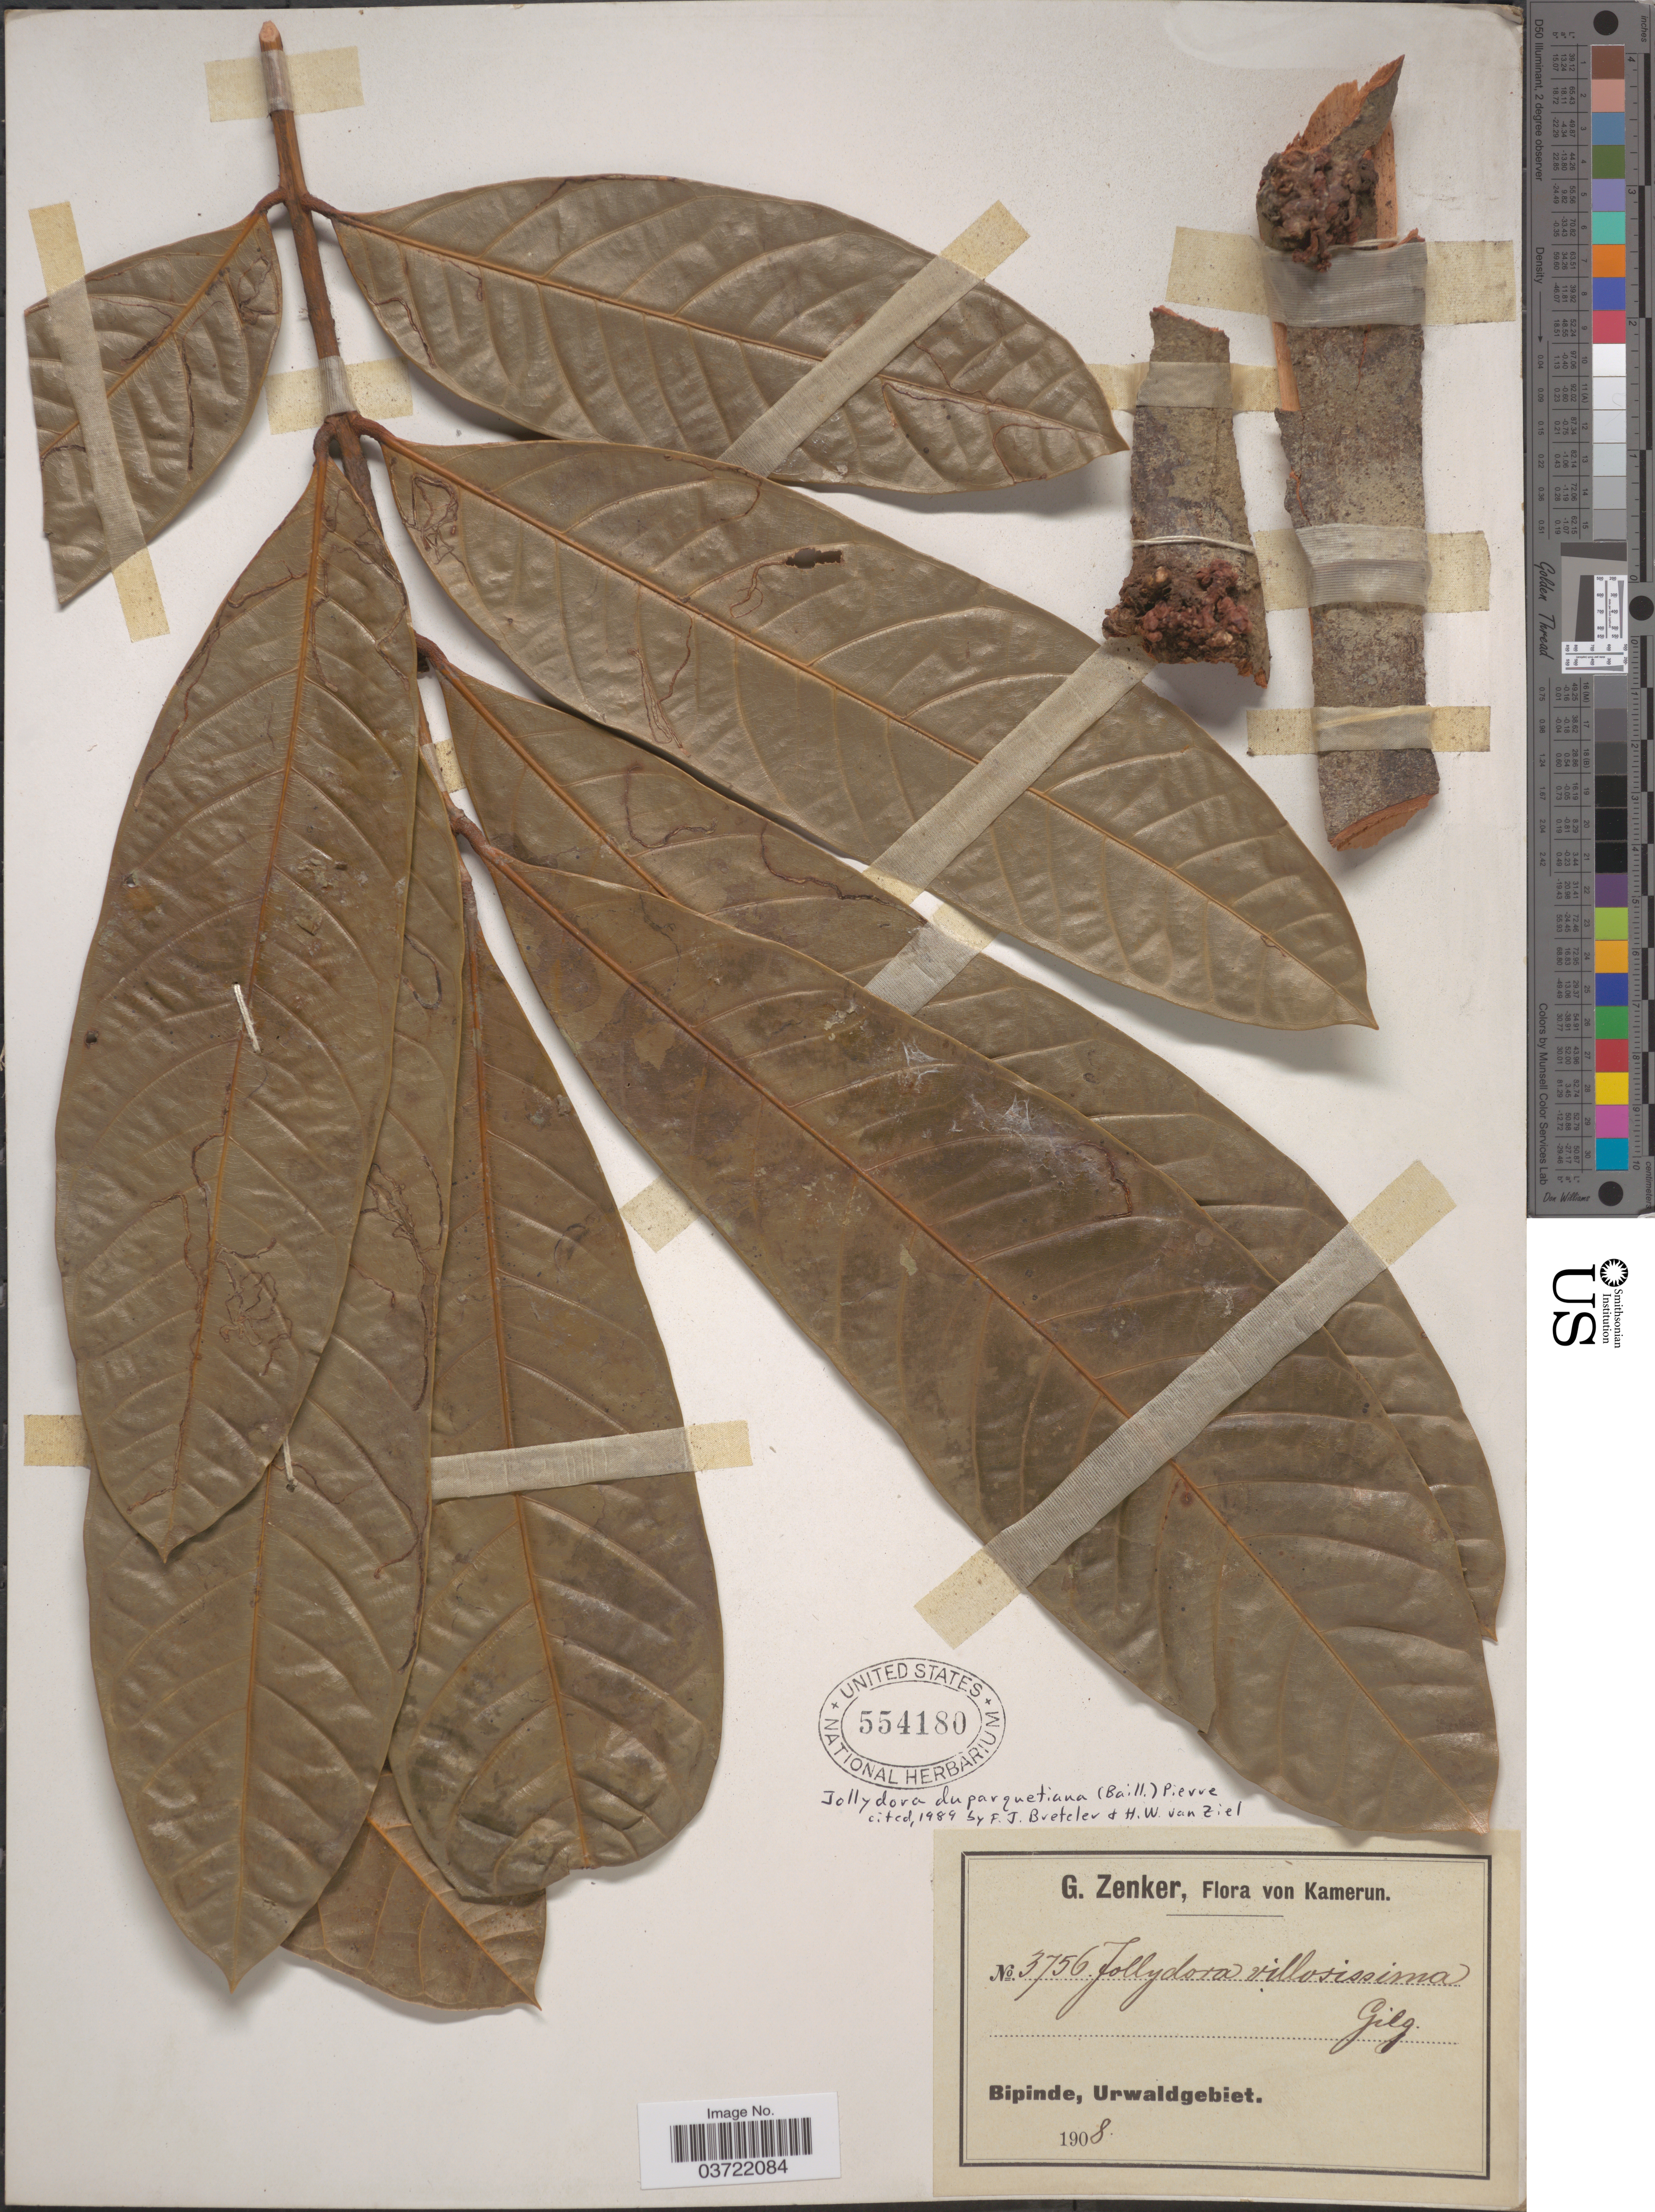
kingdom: Plantae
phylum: Tracheophyta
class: Magnoliopsida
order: Oxalidales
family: Connaraceae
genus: Jollydora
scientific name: Jollydora duparquetiana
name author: (Baill.) Pierre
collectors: G. A. Zenker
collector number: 3756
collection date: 1908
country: Cameroon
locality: Kamerun. Bipinde, Urwaldgebiet.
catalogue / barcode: US 554180